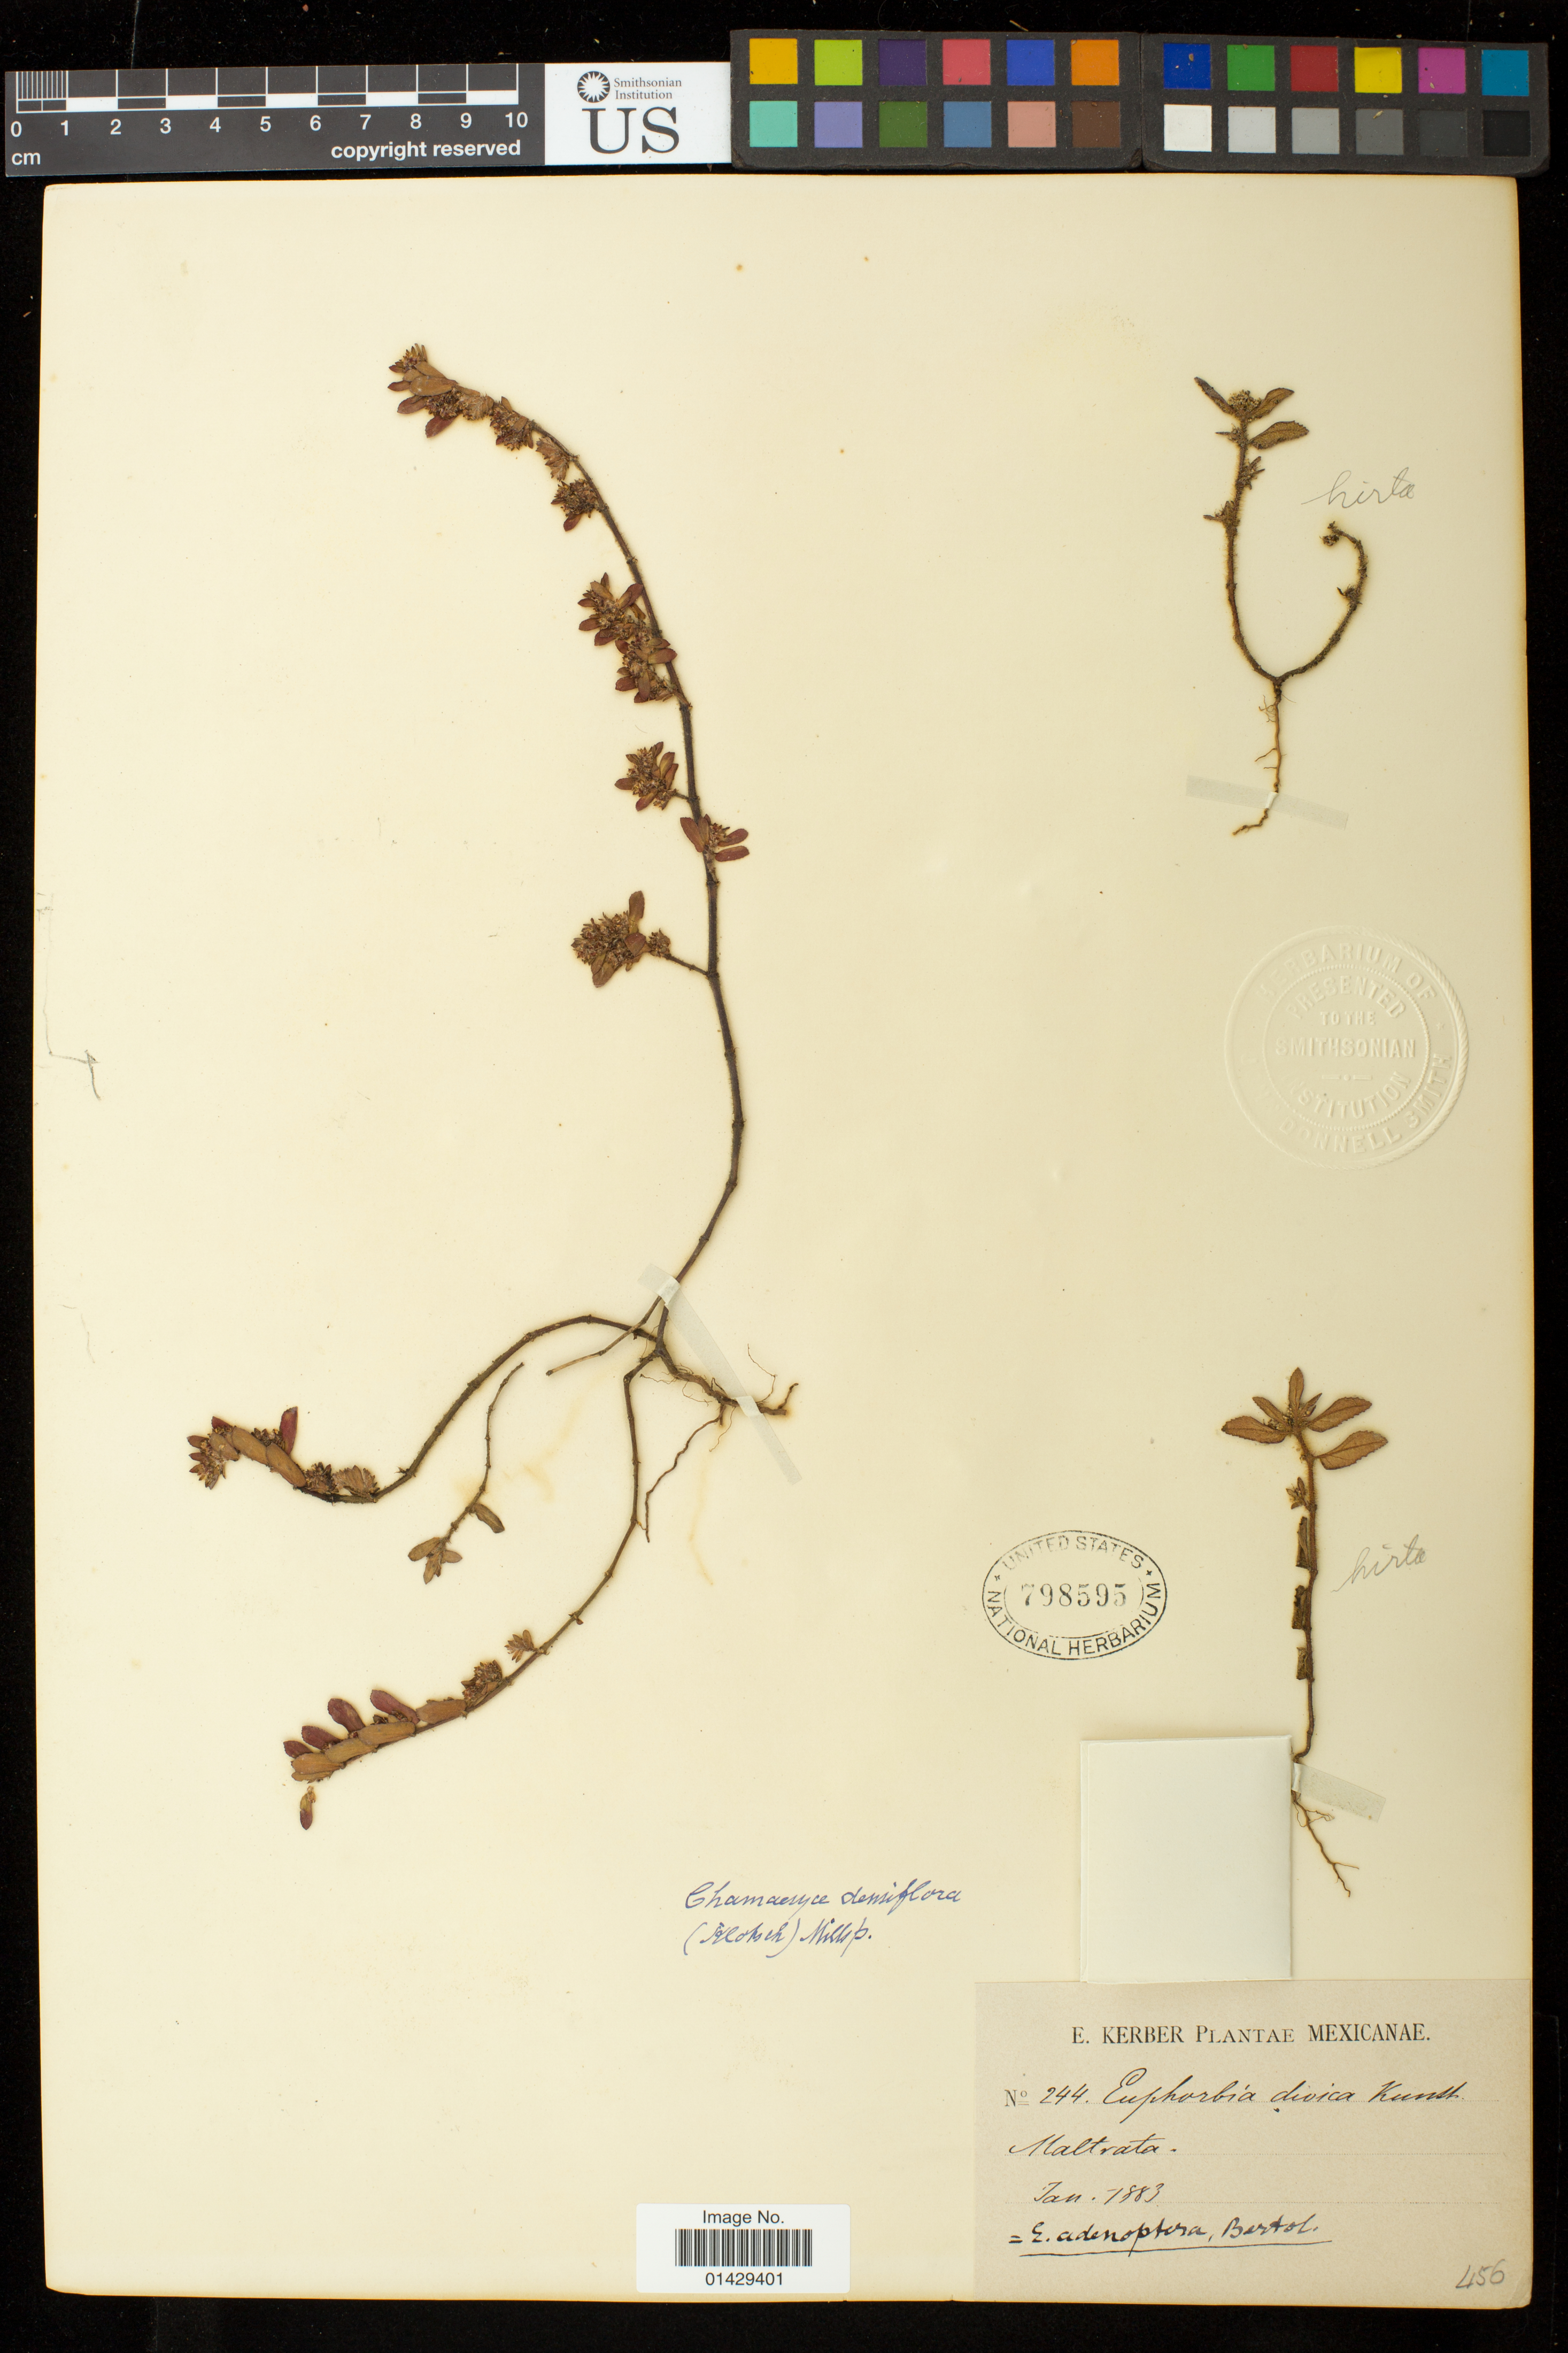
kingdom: Plantae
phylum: Tracheophyta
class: Magnoliopsida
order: Malpighiales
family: Euphorbiaceae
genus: Euphorbia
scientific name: Euphorbia densiflora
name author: (Klotzsch & Garcke) Klotzsch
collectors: E. Kerber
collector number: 244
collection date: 1883-01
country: Mexico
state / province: Veracruz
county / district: Maltrata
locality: Maltrata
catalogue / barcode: US 798595